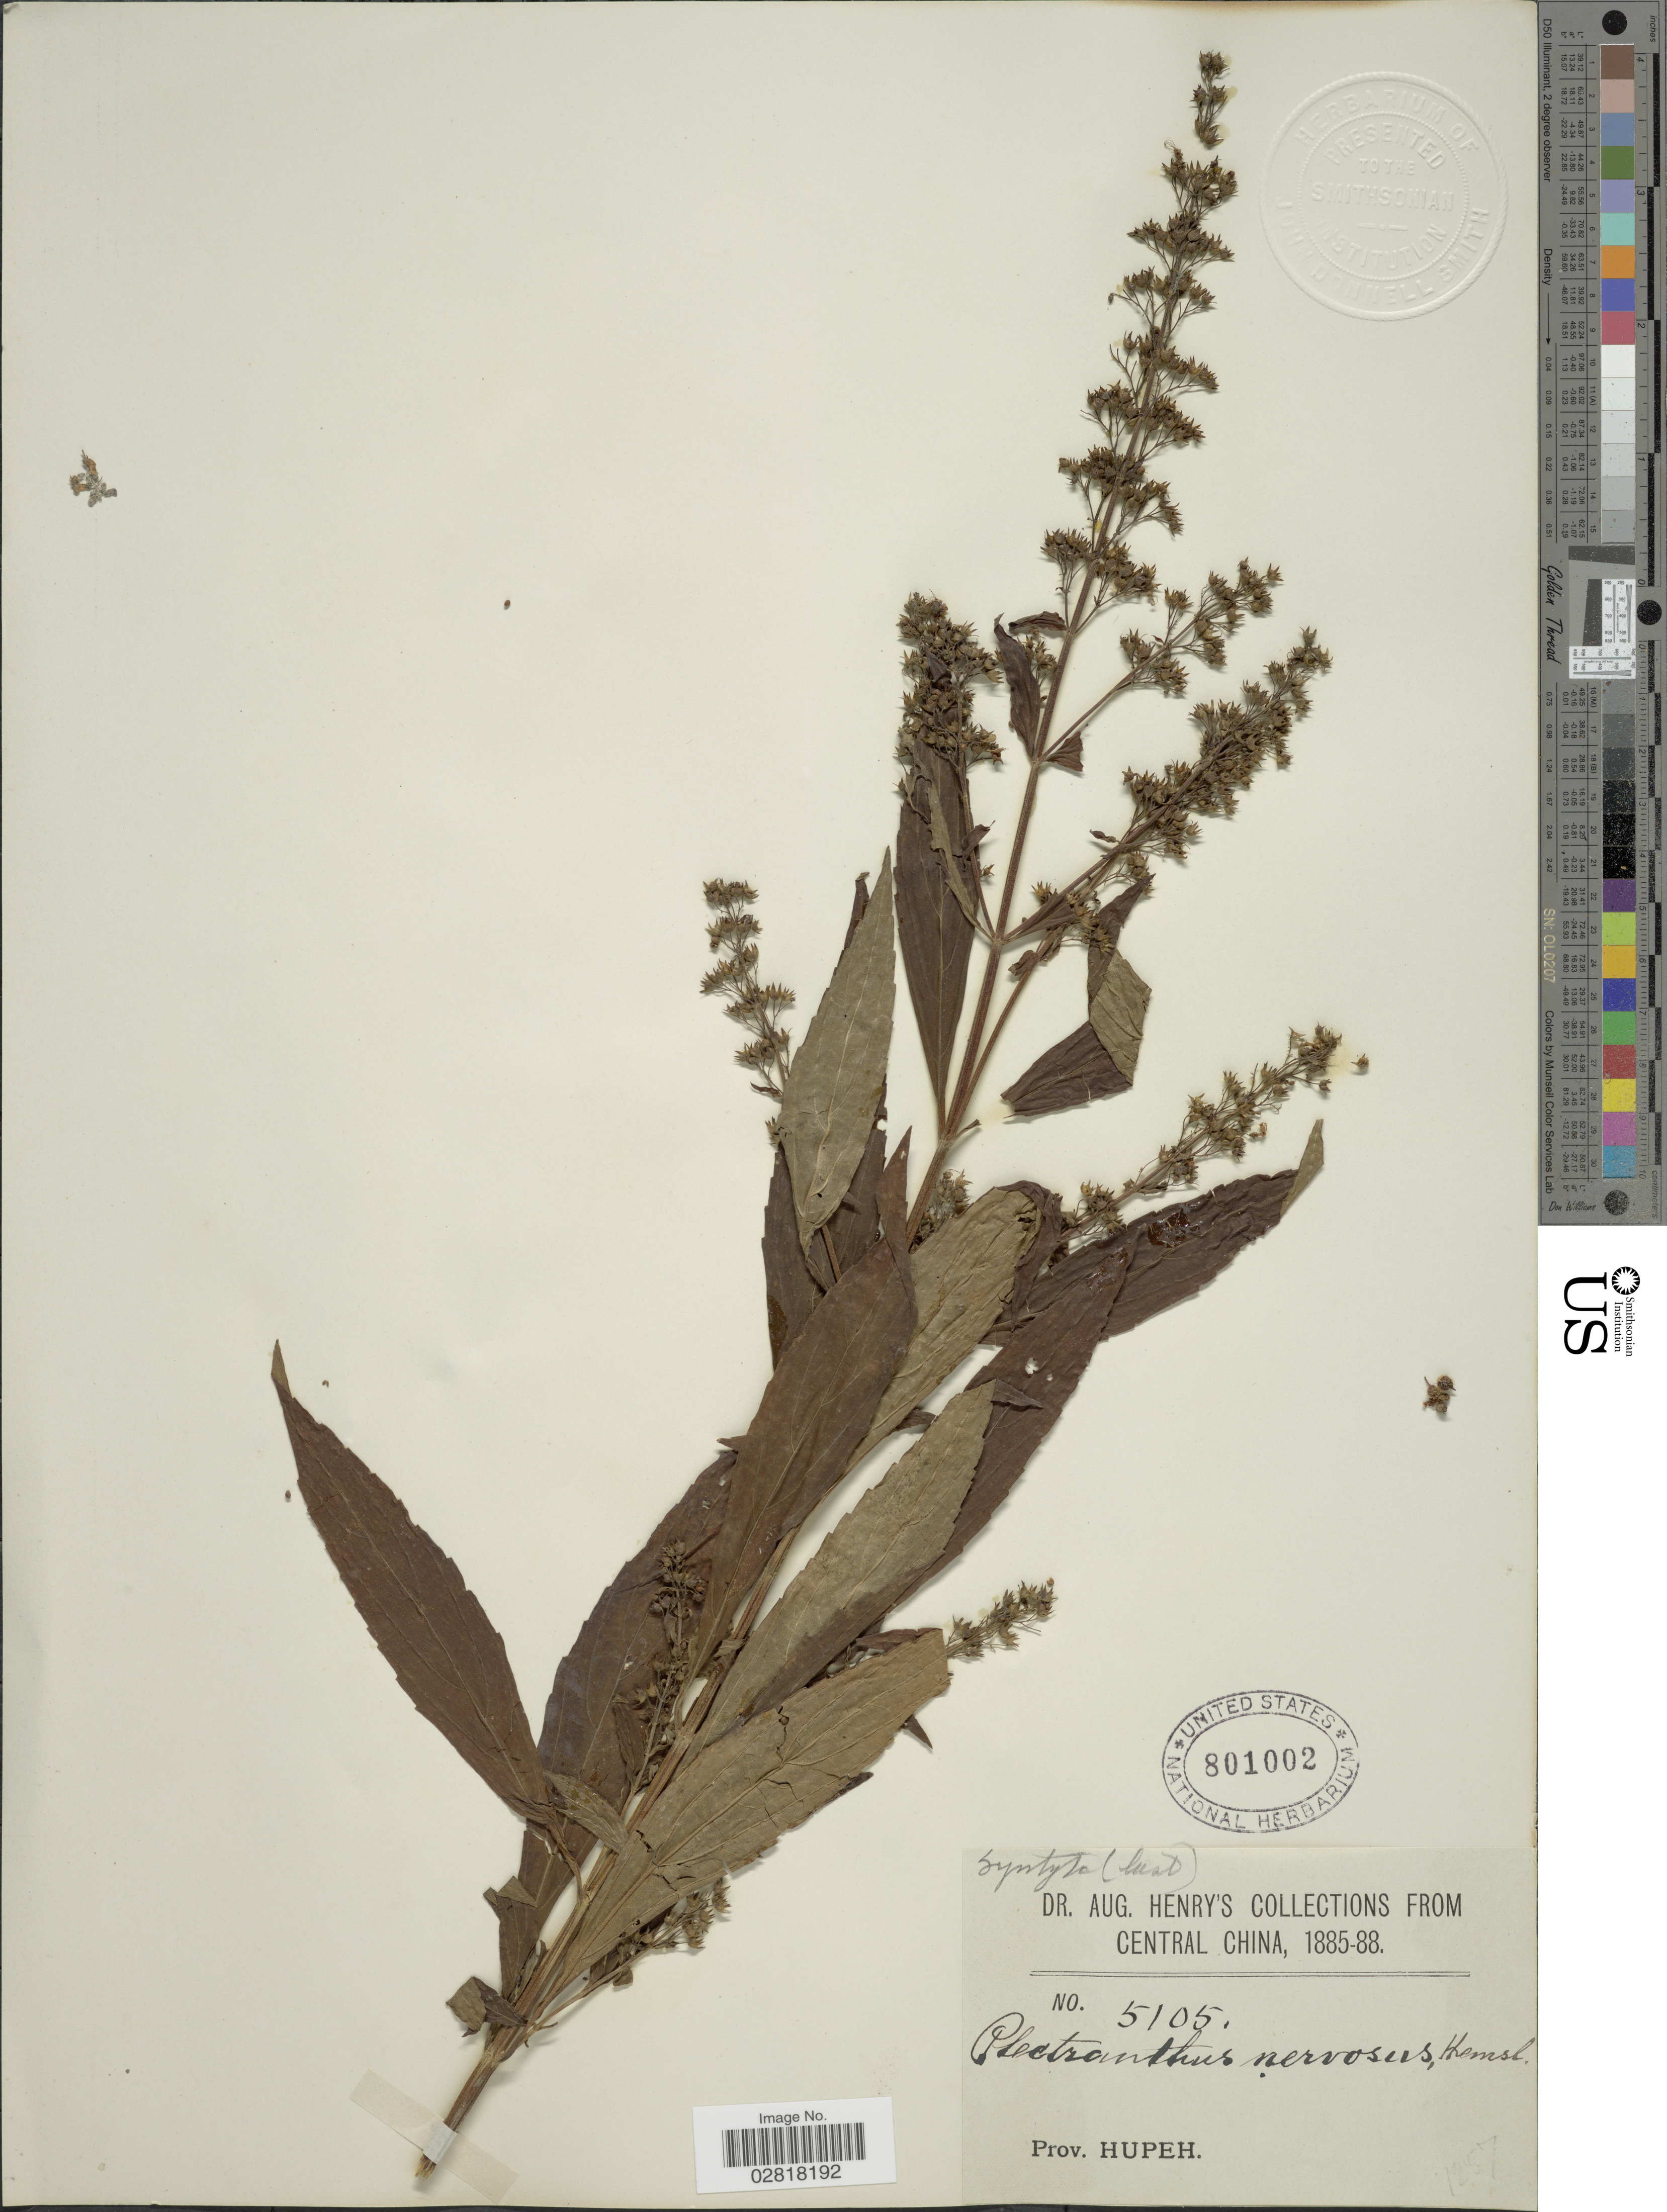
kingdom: Plantae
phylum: Tracheophyta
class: Magnoliopsida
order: Lamiales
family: Lamiaceae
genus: Plectranthus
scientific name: Plectranthus nervosus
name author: Hemsl.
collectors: A. Henry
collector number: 5105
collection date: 1885/1888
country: China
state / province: Hubei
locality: Central China, prov. Hupeh.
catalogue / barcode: US 801002